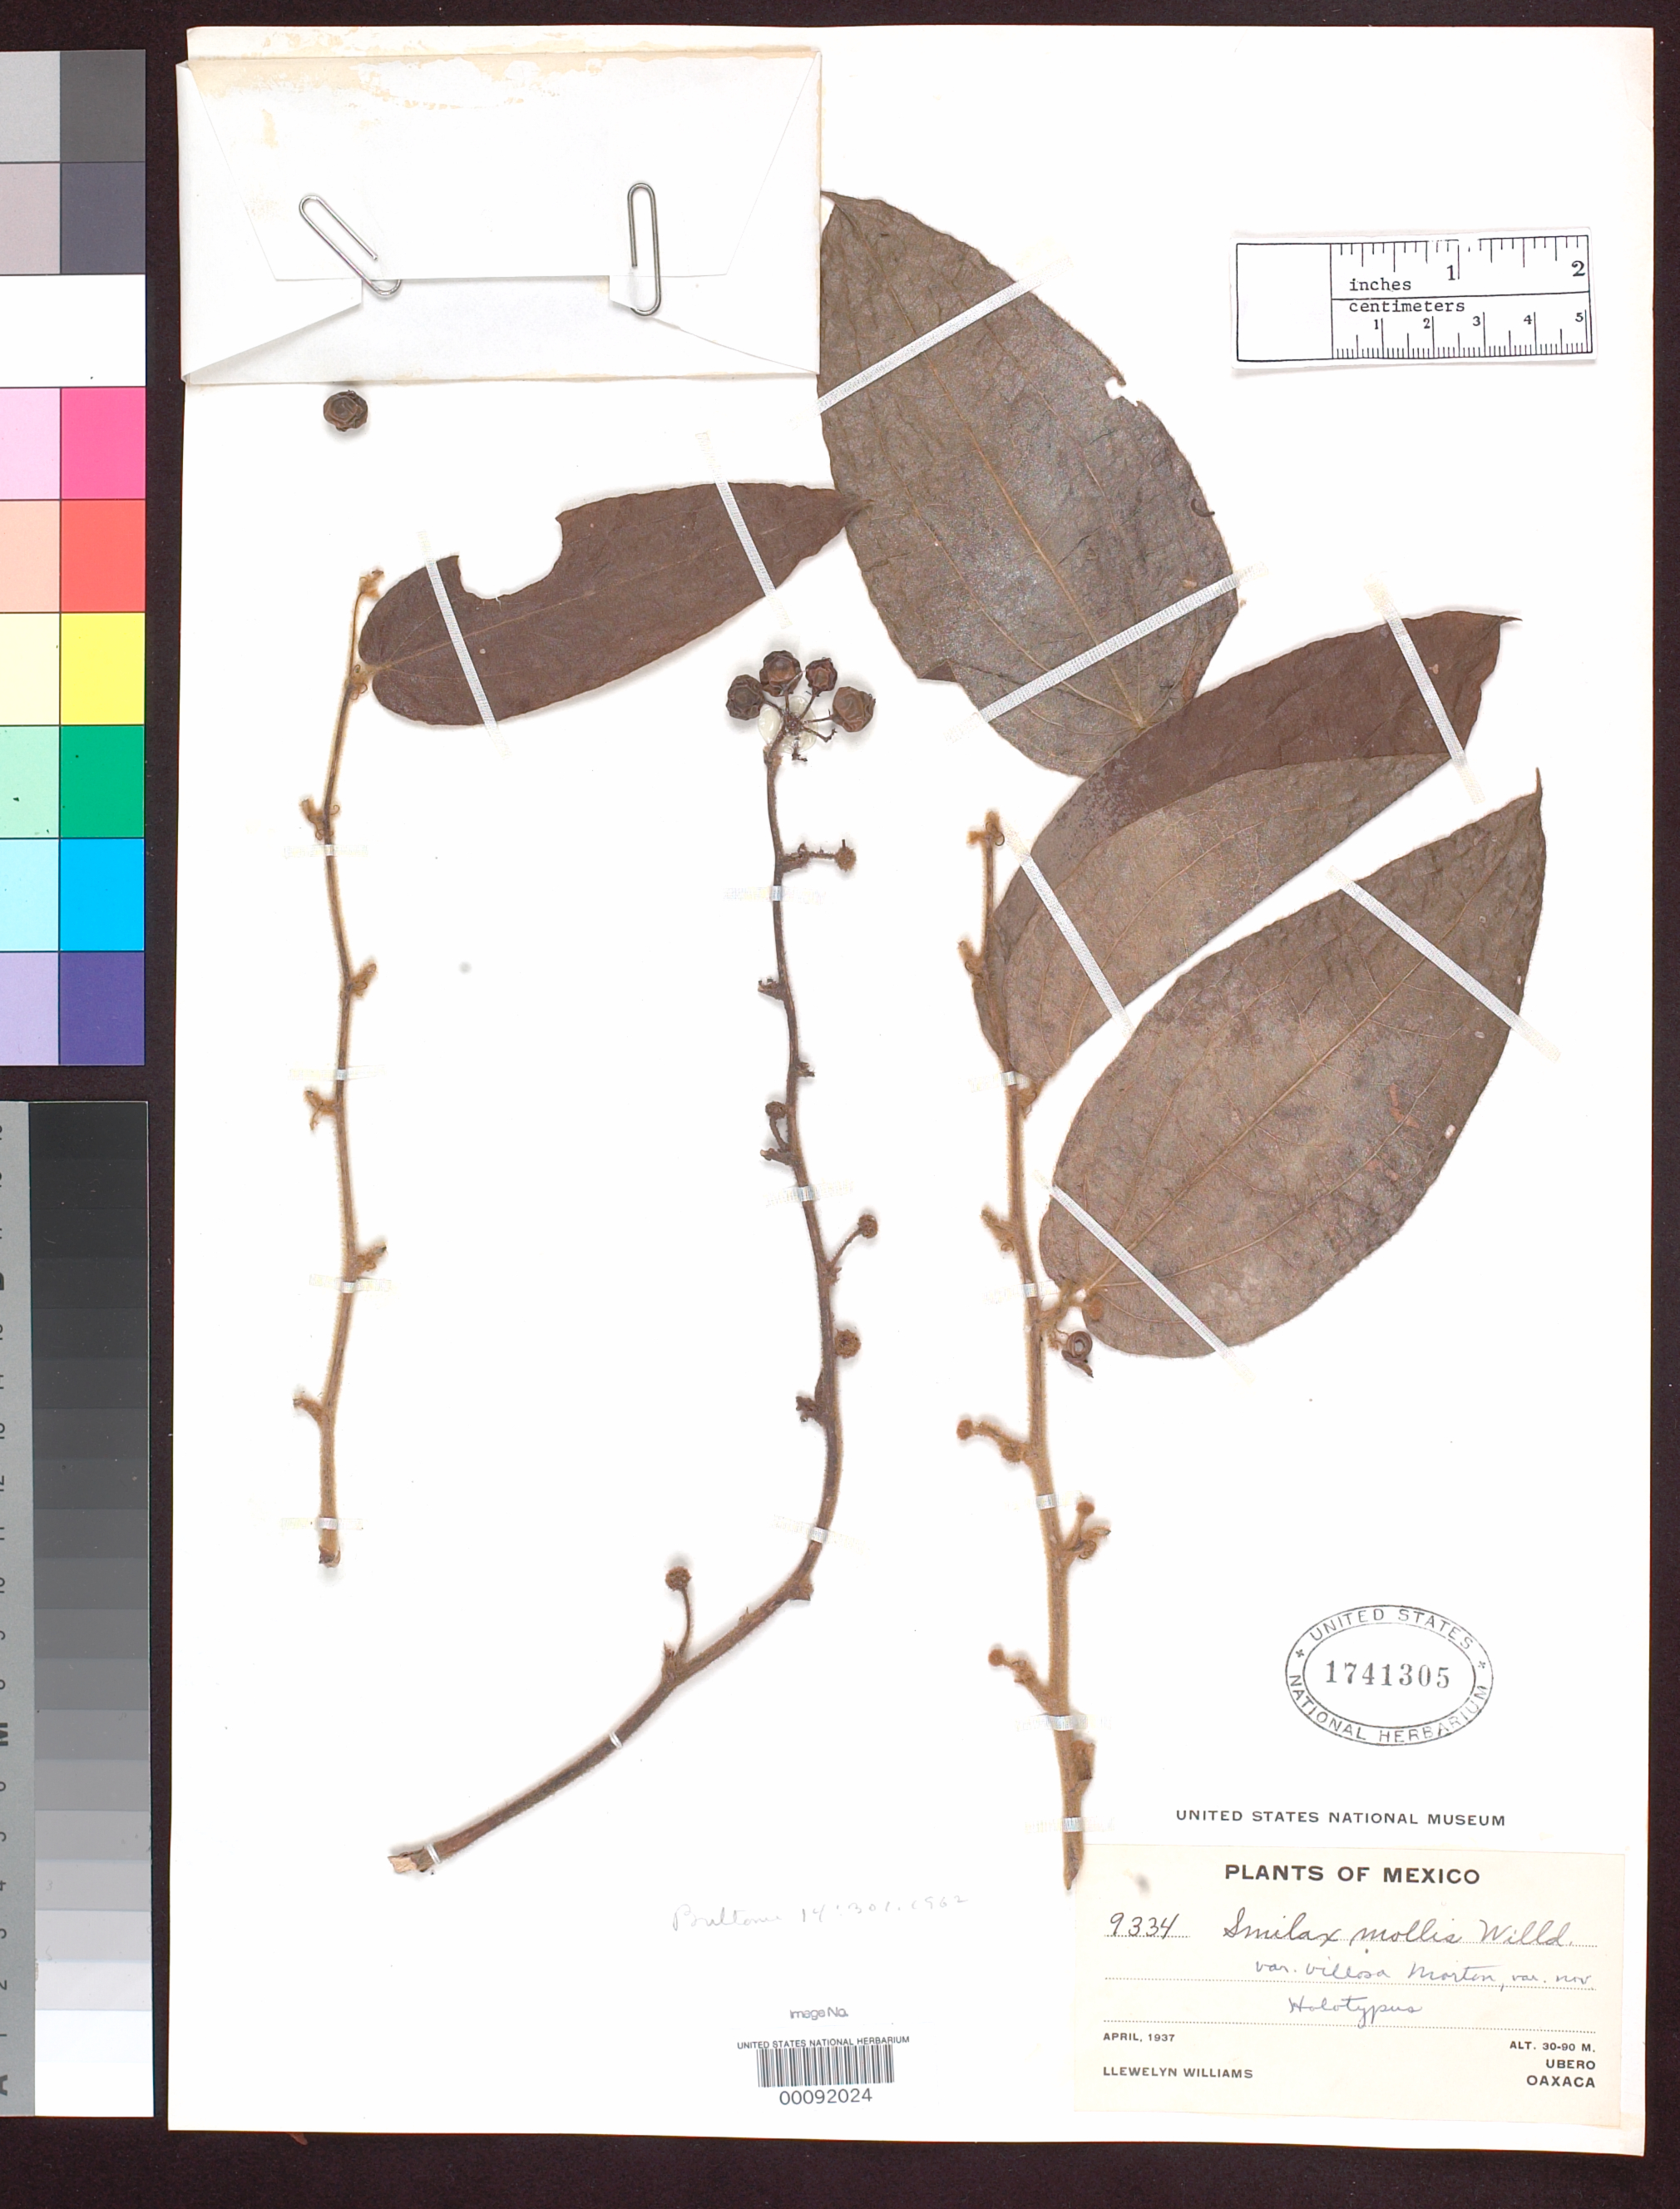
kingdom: Plantae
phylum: Tracheophyta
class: Liliopsida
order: Liliales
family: Smilacaceae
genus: Smilax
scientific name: Smilax mollis var. villosa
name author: C.V. Morton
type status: Holotype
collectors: Ll. Williams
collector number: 9334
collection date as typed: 01 Apr 1937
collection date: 1937-04-01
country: Mexico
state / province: Oaxaca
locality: Ubero.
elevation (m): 30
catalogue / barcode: US 1741305